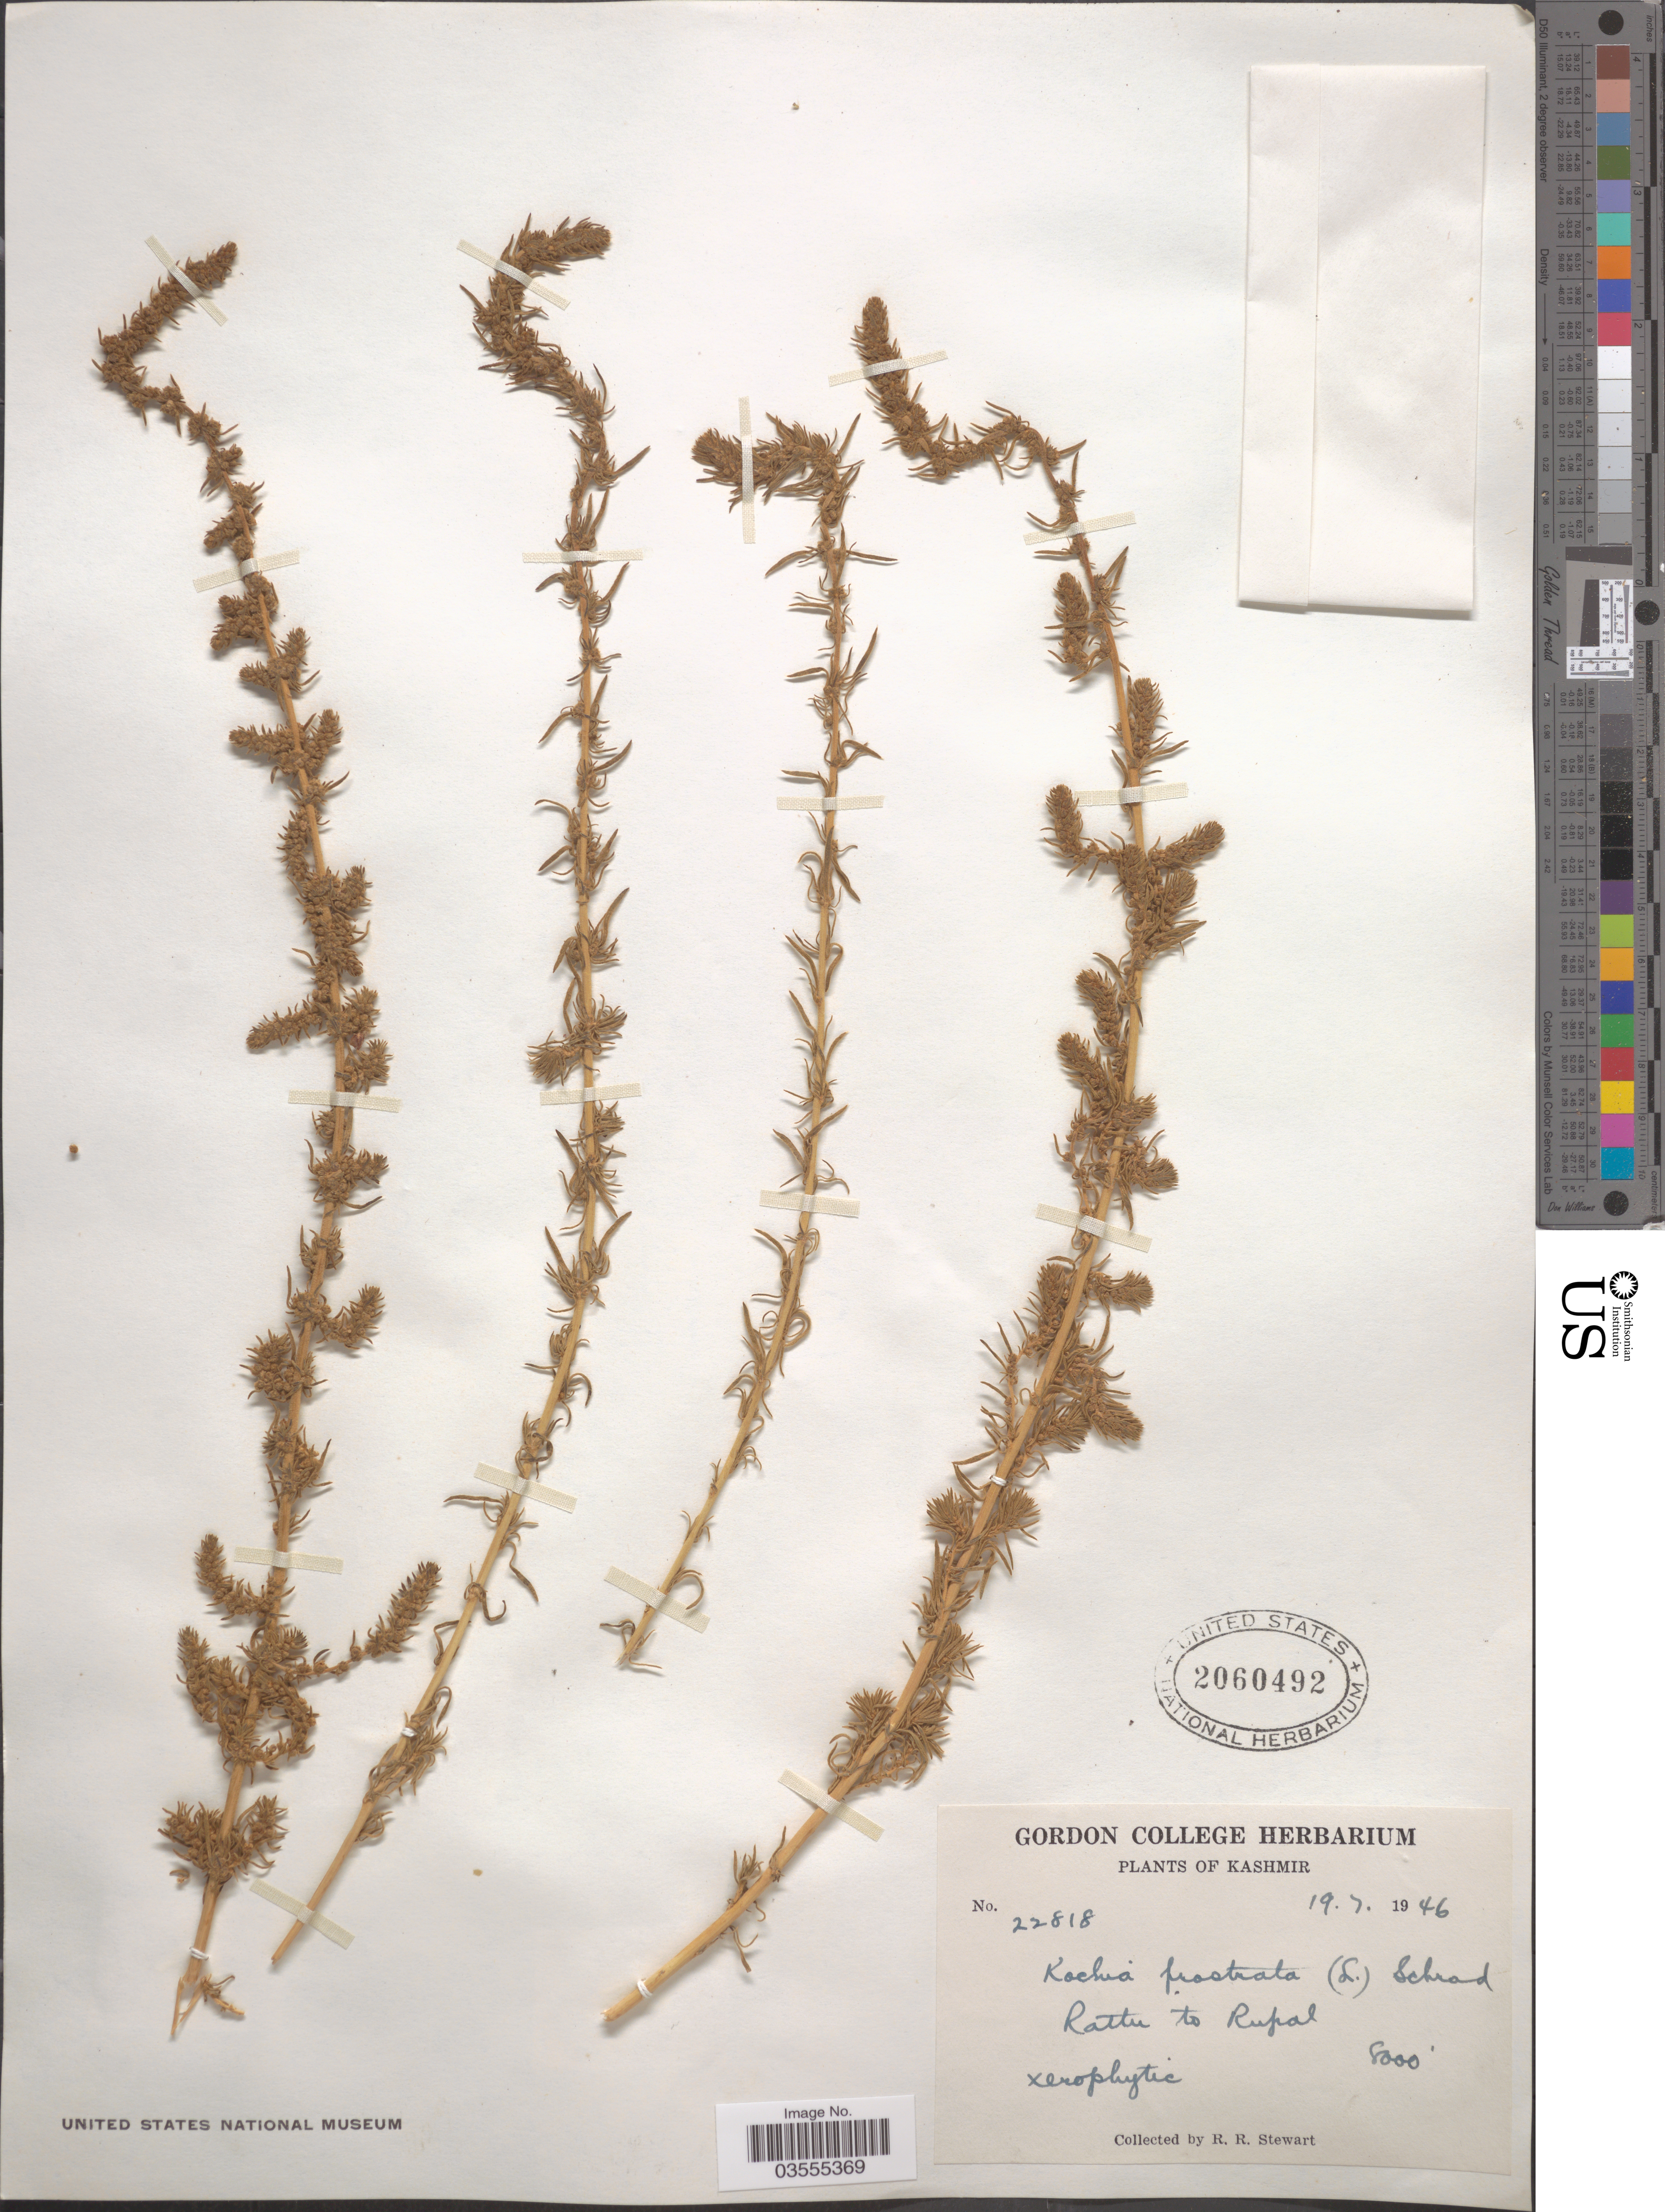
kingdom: Plantae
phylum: Tracheophyta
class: Magnoliopsida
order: Caryophyllales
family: Amaranthaceae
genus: Bassia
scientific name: Bassia prostrata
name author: (L.) Beck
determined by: U.S. National Herbarium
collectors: R. Stewart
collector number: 22818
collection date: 1946-07-19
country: India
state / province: Jammu and Kashmir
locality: Kashmir. Rathu to Rupal.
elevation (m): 2438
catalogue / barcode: US 2060492